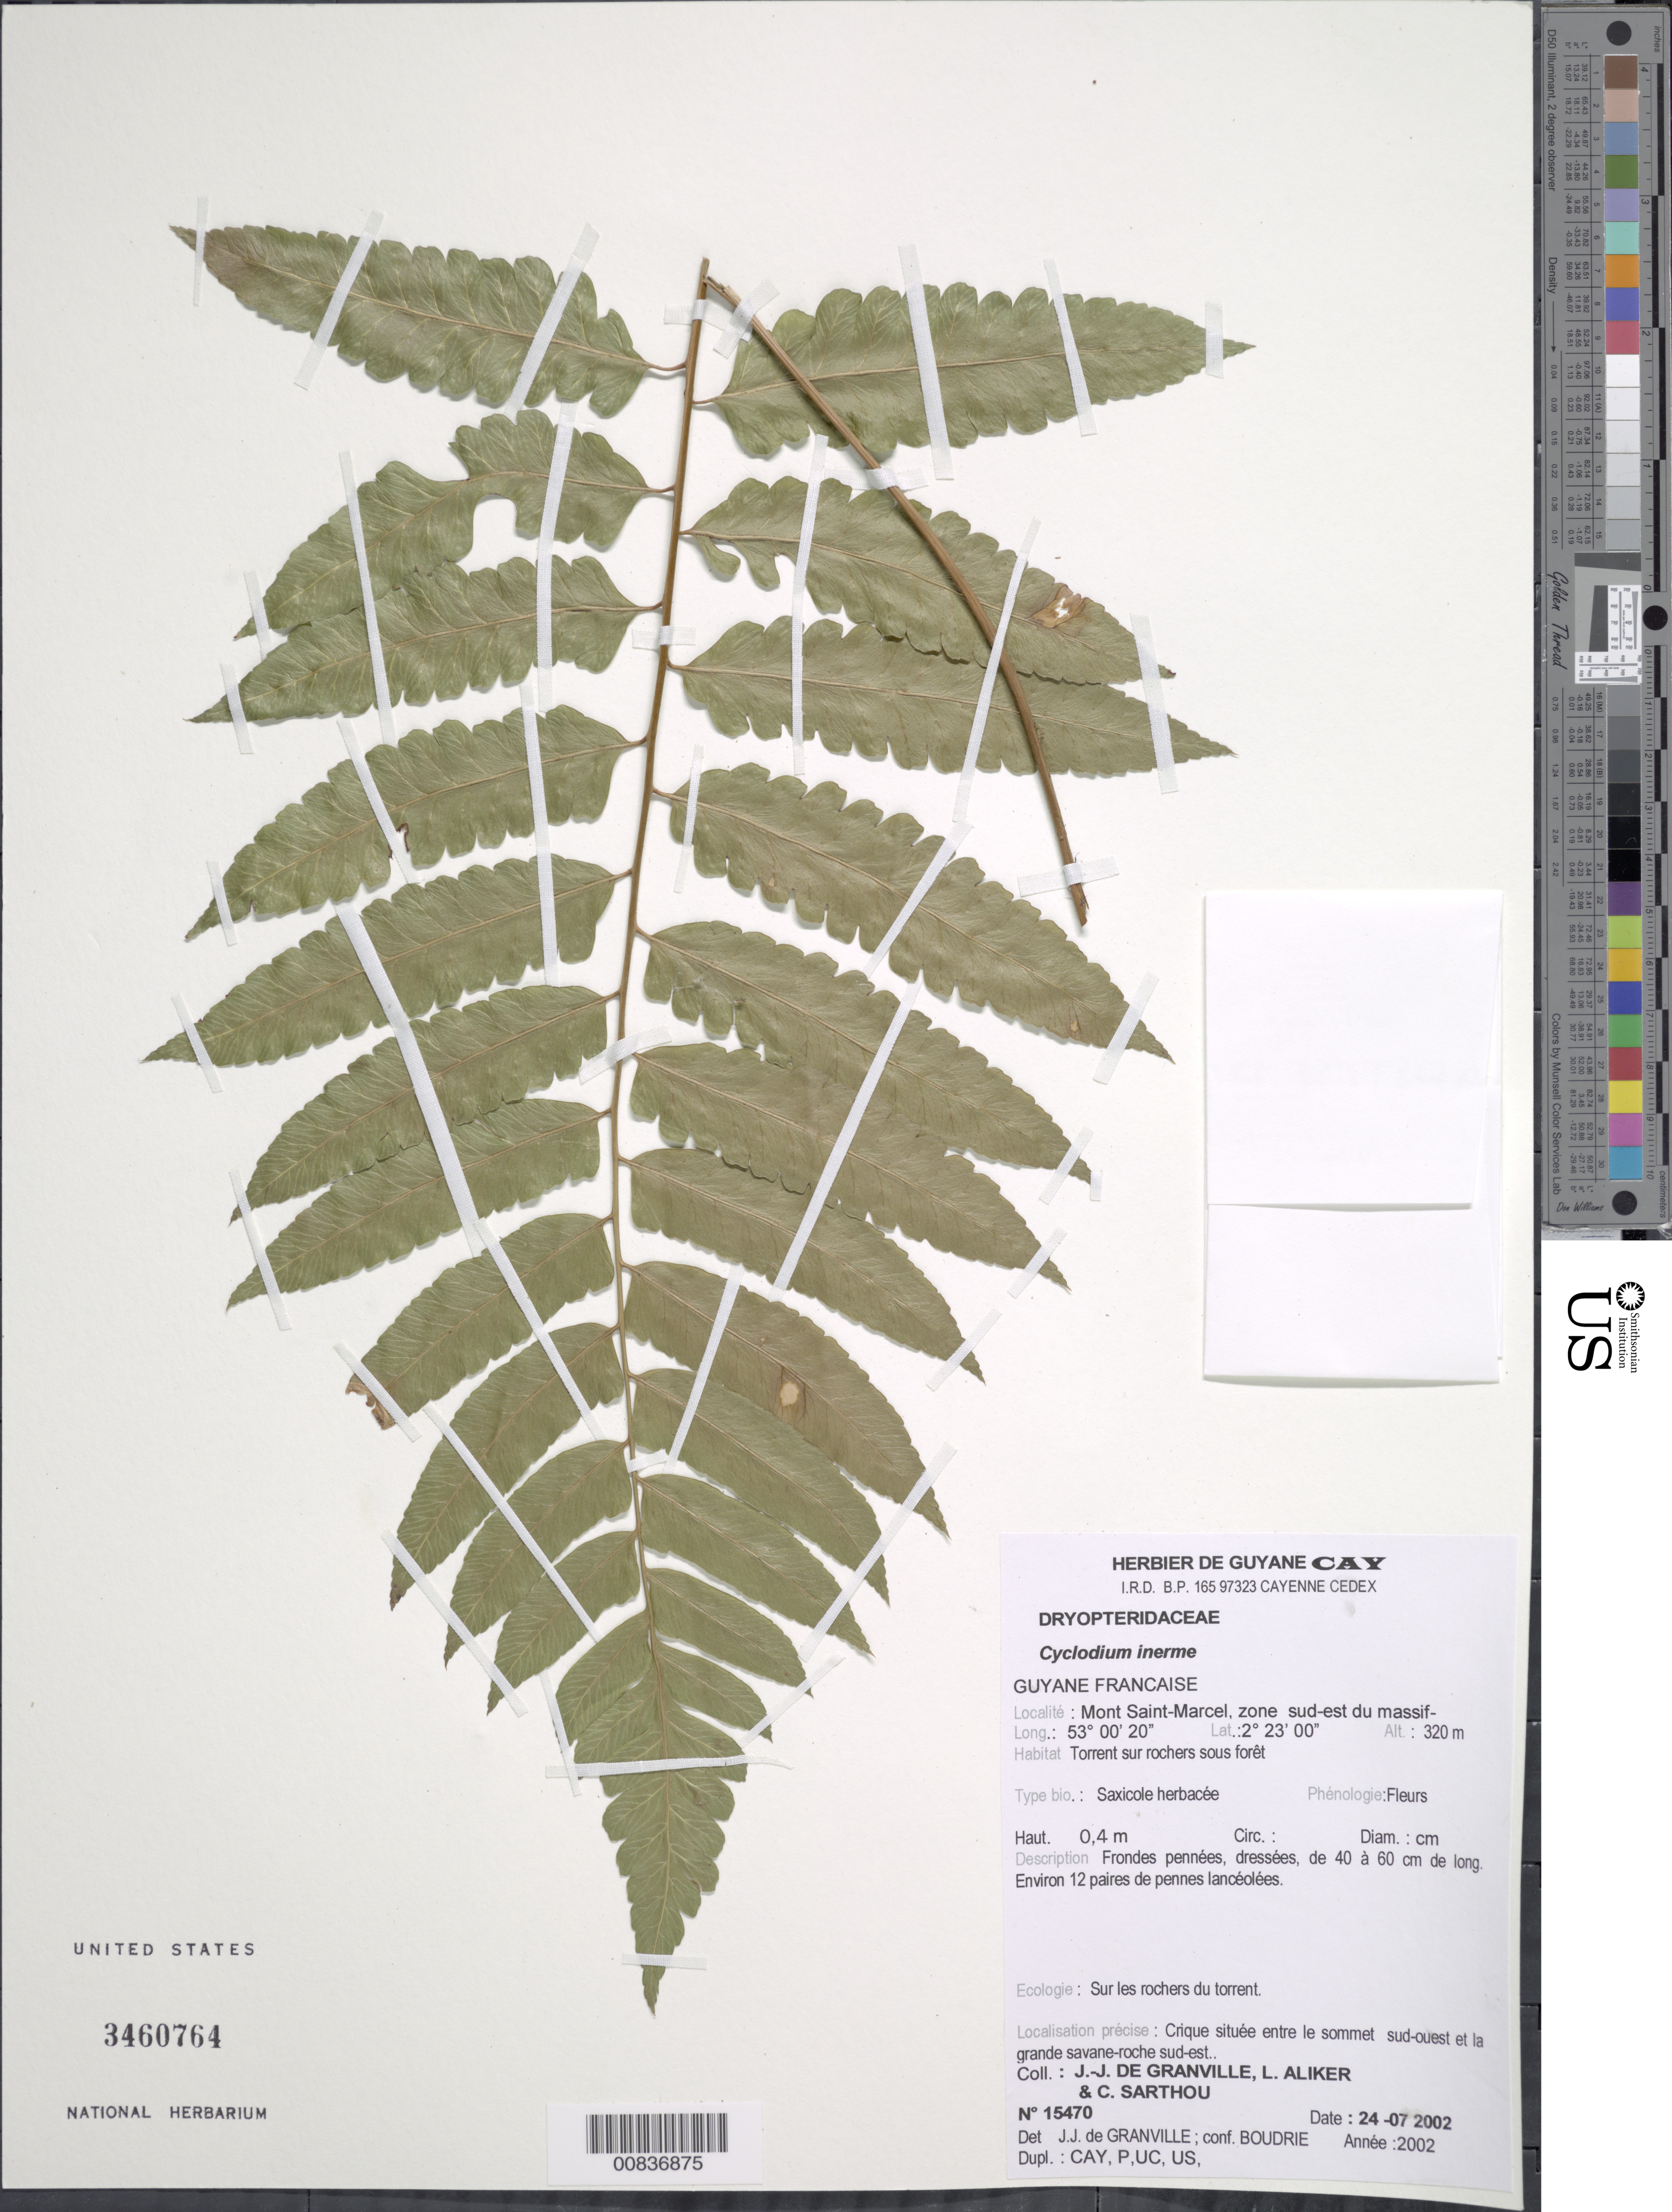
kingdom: Plantae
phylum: Tracheophyta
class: Polypodiopsida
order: Polypodiales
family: Dryopteridaceae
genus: Cyclodium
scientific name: Cyclodium inerme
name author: (Fée) A.R. Sm.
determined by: Granville, J. J.; Boudrie, M.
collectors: J.-J. de Granville, L. Aliker & C. Sarthou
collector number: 15470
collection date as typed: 24-Jul-02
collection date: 2002-07-24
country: French Guiana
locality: Mont Saint-Marcel, zone Sud-Est du massif, Bassin de l'Yaloupi. Crique située entre le sommet Sud-ouest et la grande savane-roche Sud-est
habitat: Torrent sous forêt. Crique située entre le sommet Sud-ouest et la grande savane-roche Sud-est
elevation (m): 320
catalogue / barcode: US 3460764